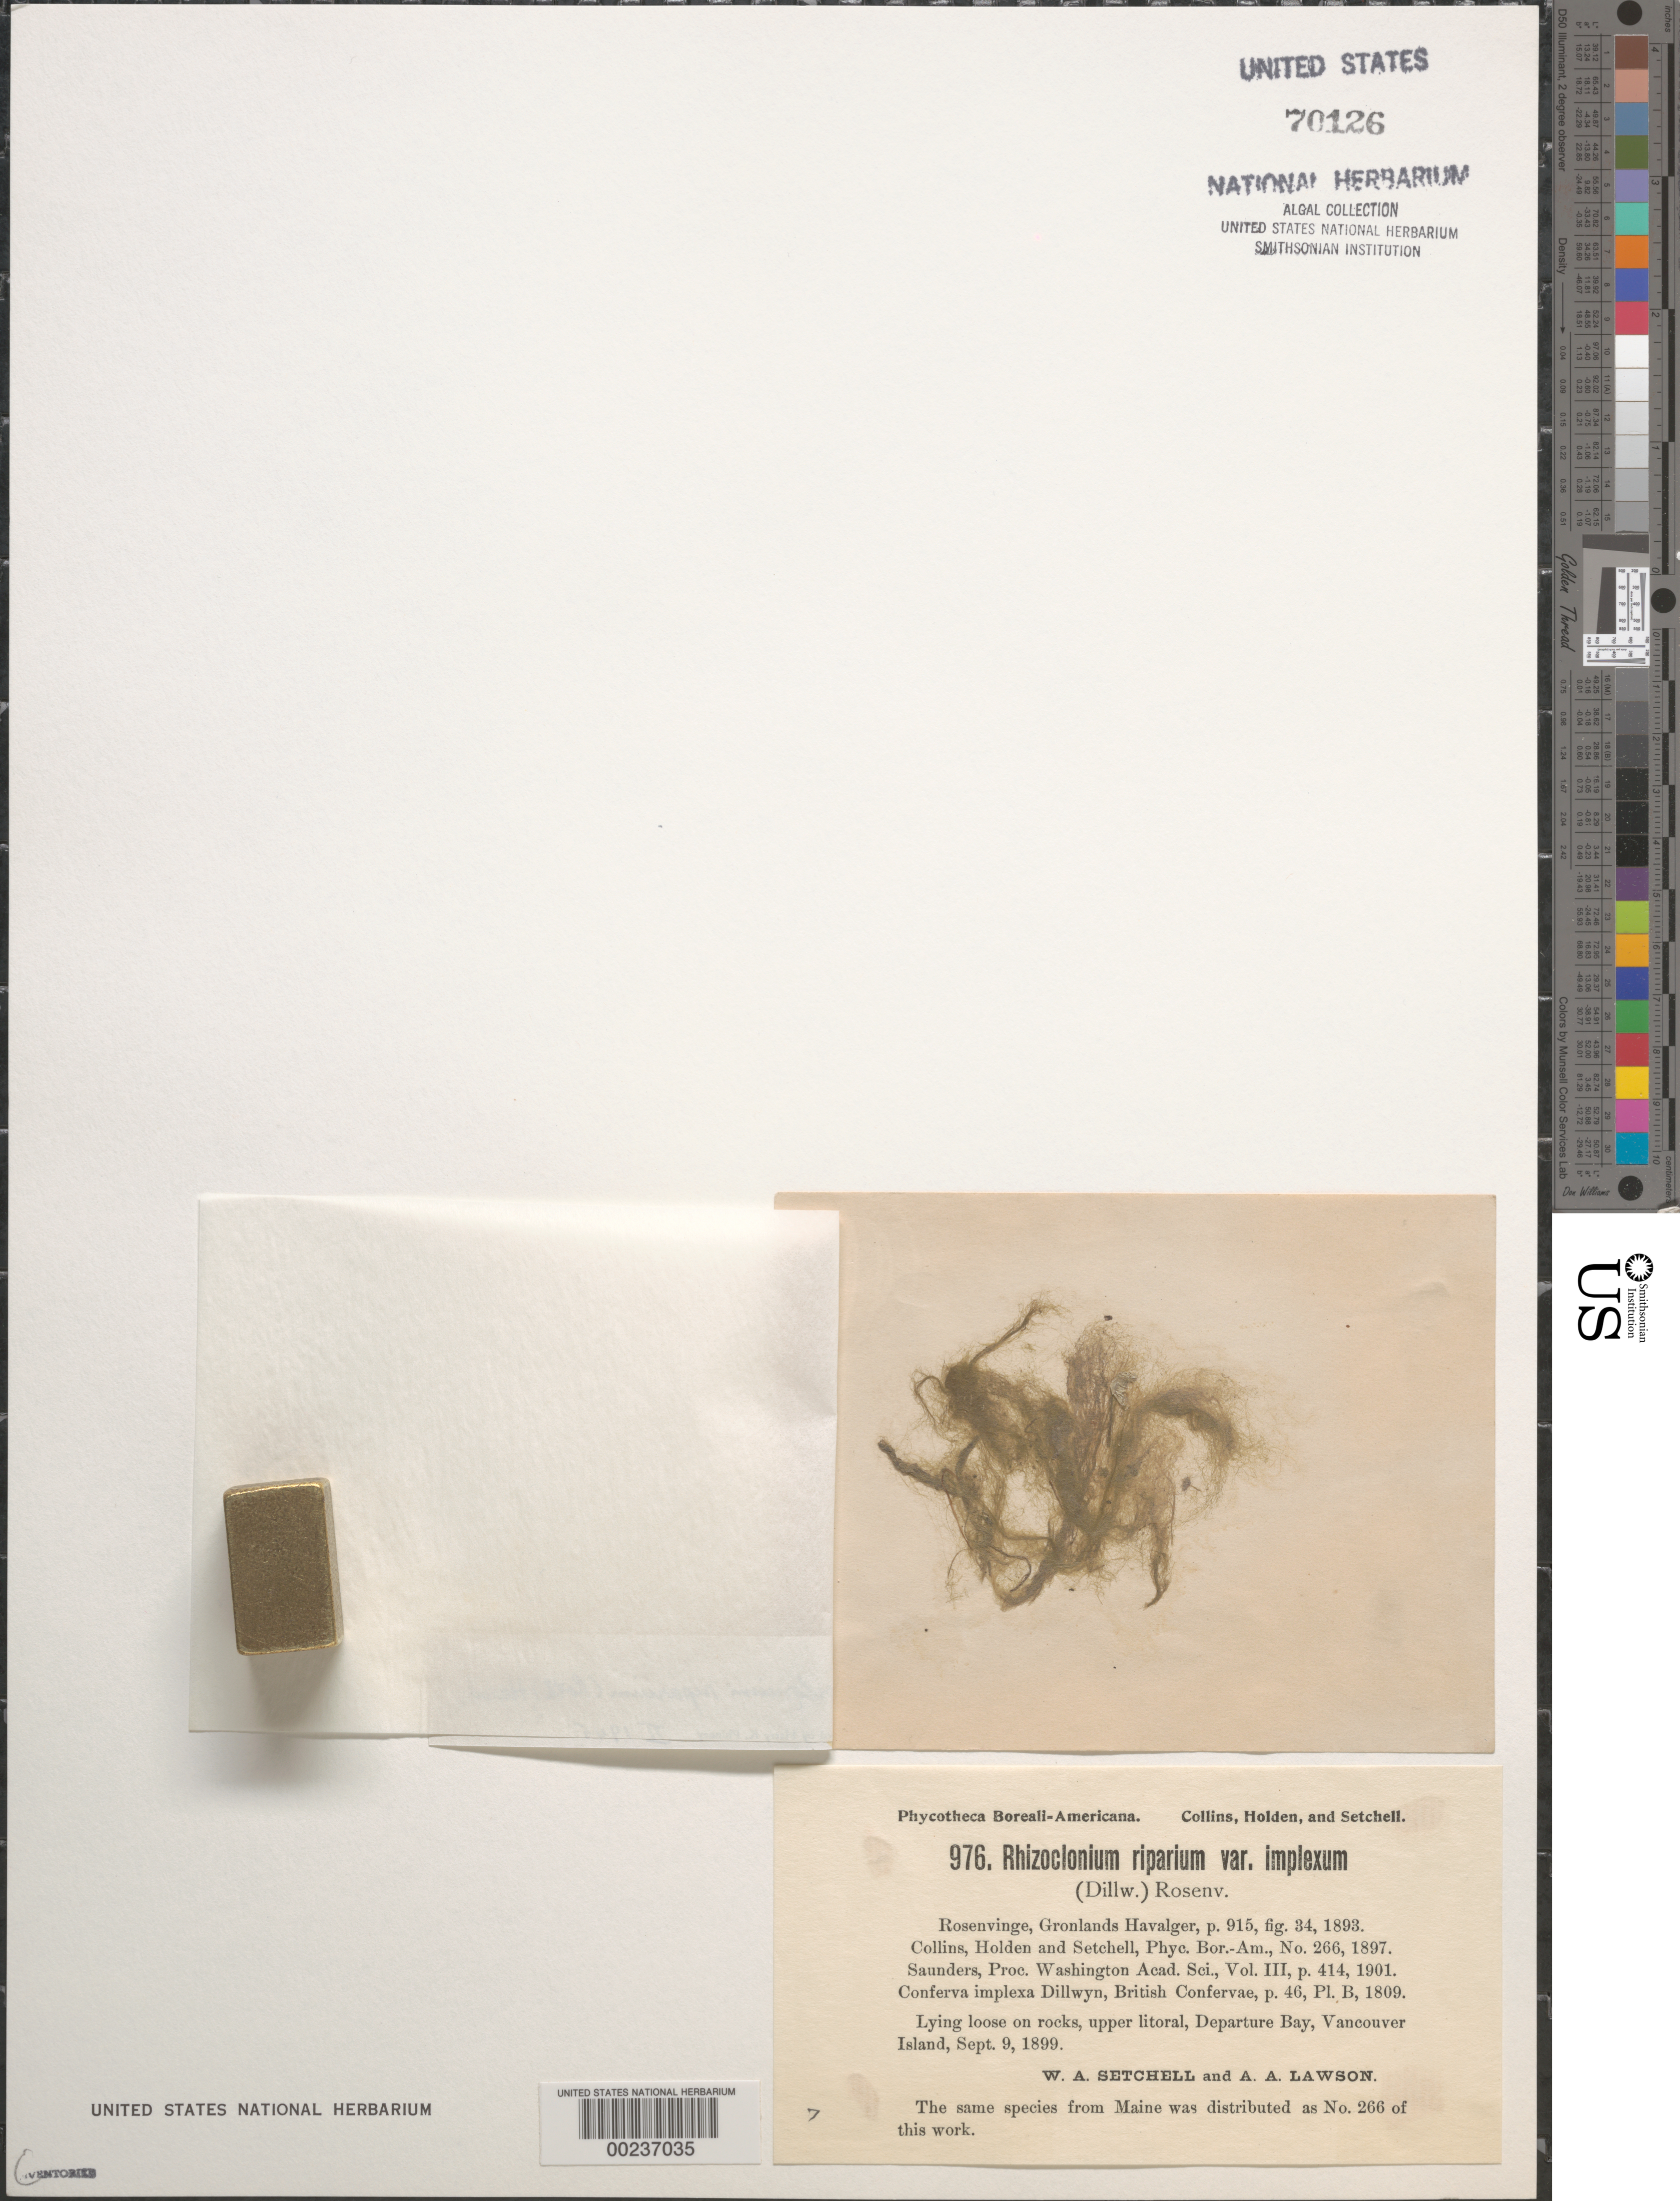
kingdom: Plantae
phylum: Chlorophyta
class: Ulvophyceae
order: Cladophorales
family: Cladophoraceae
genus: Rhizoclonium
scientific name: Rhizoclonium riparium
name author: (Roth) Harv.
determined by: Phinney, H. K.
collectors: W. Setchell & A. A. Lawson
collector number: PB-A 976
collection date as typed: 09 Sep 1899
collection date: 1899-09-09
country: Canada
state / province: British Columbia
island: Vancouver Island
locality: Departure Bay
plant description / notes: Collins, Holden & Setchell, Phycotheca Boreali-Americana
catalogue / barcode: US 70126